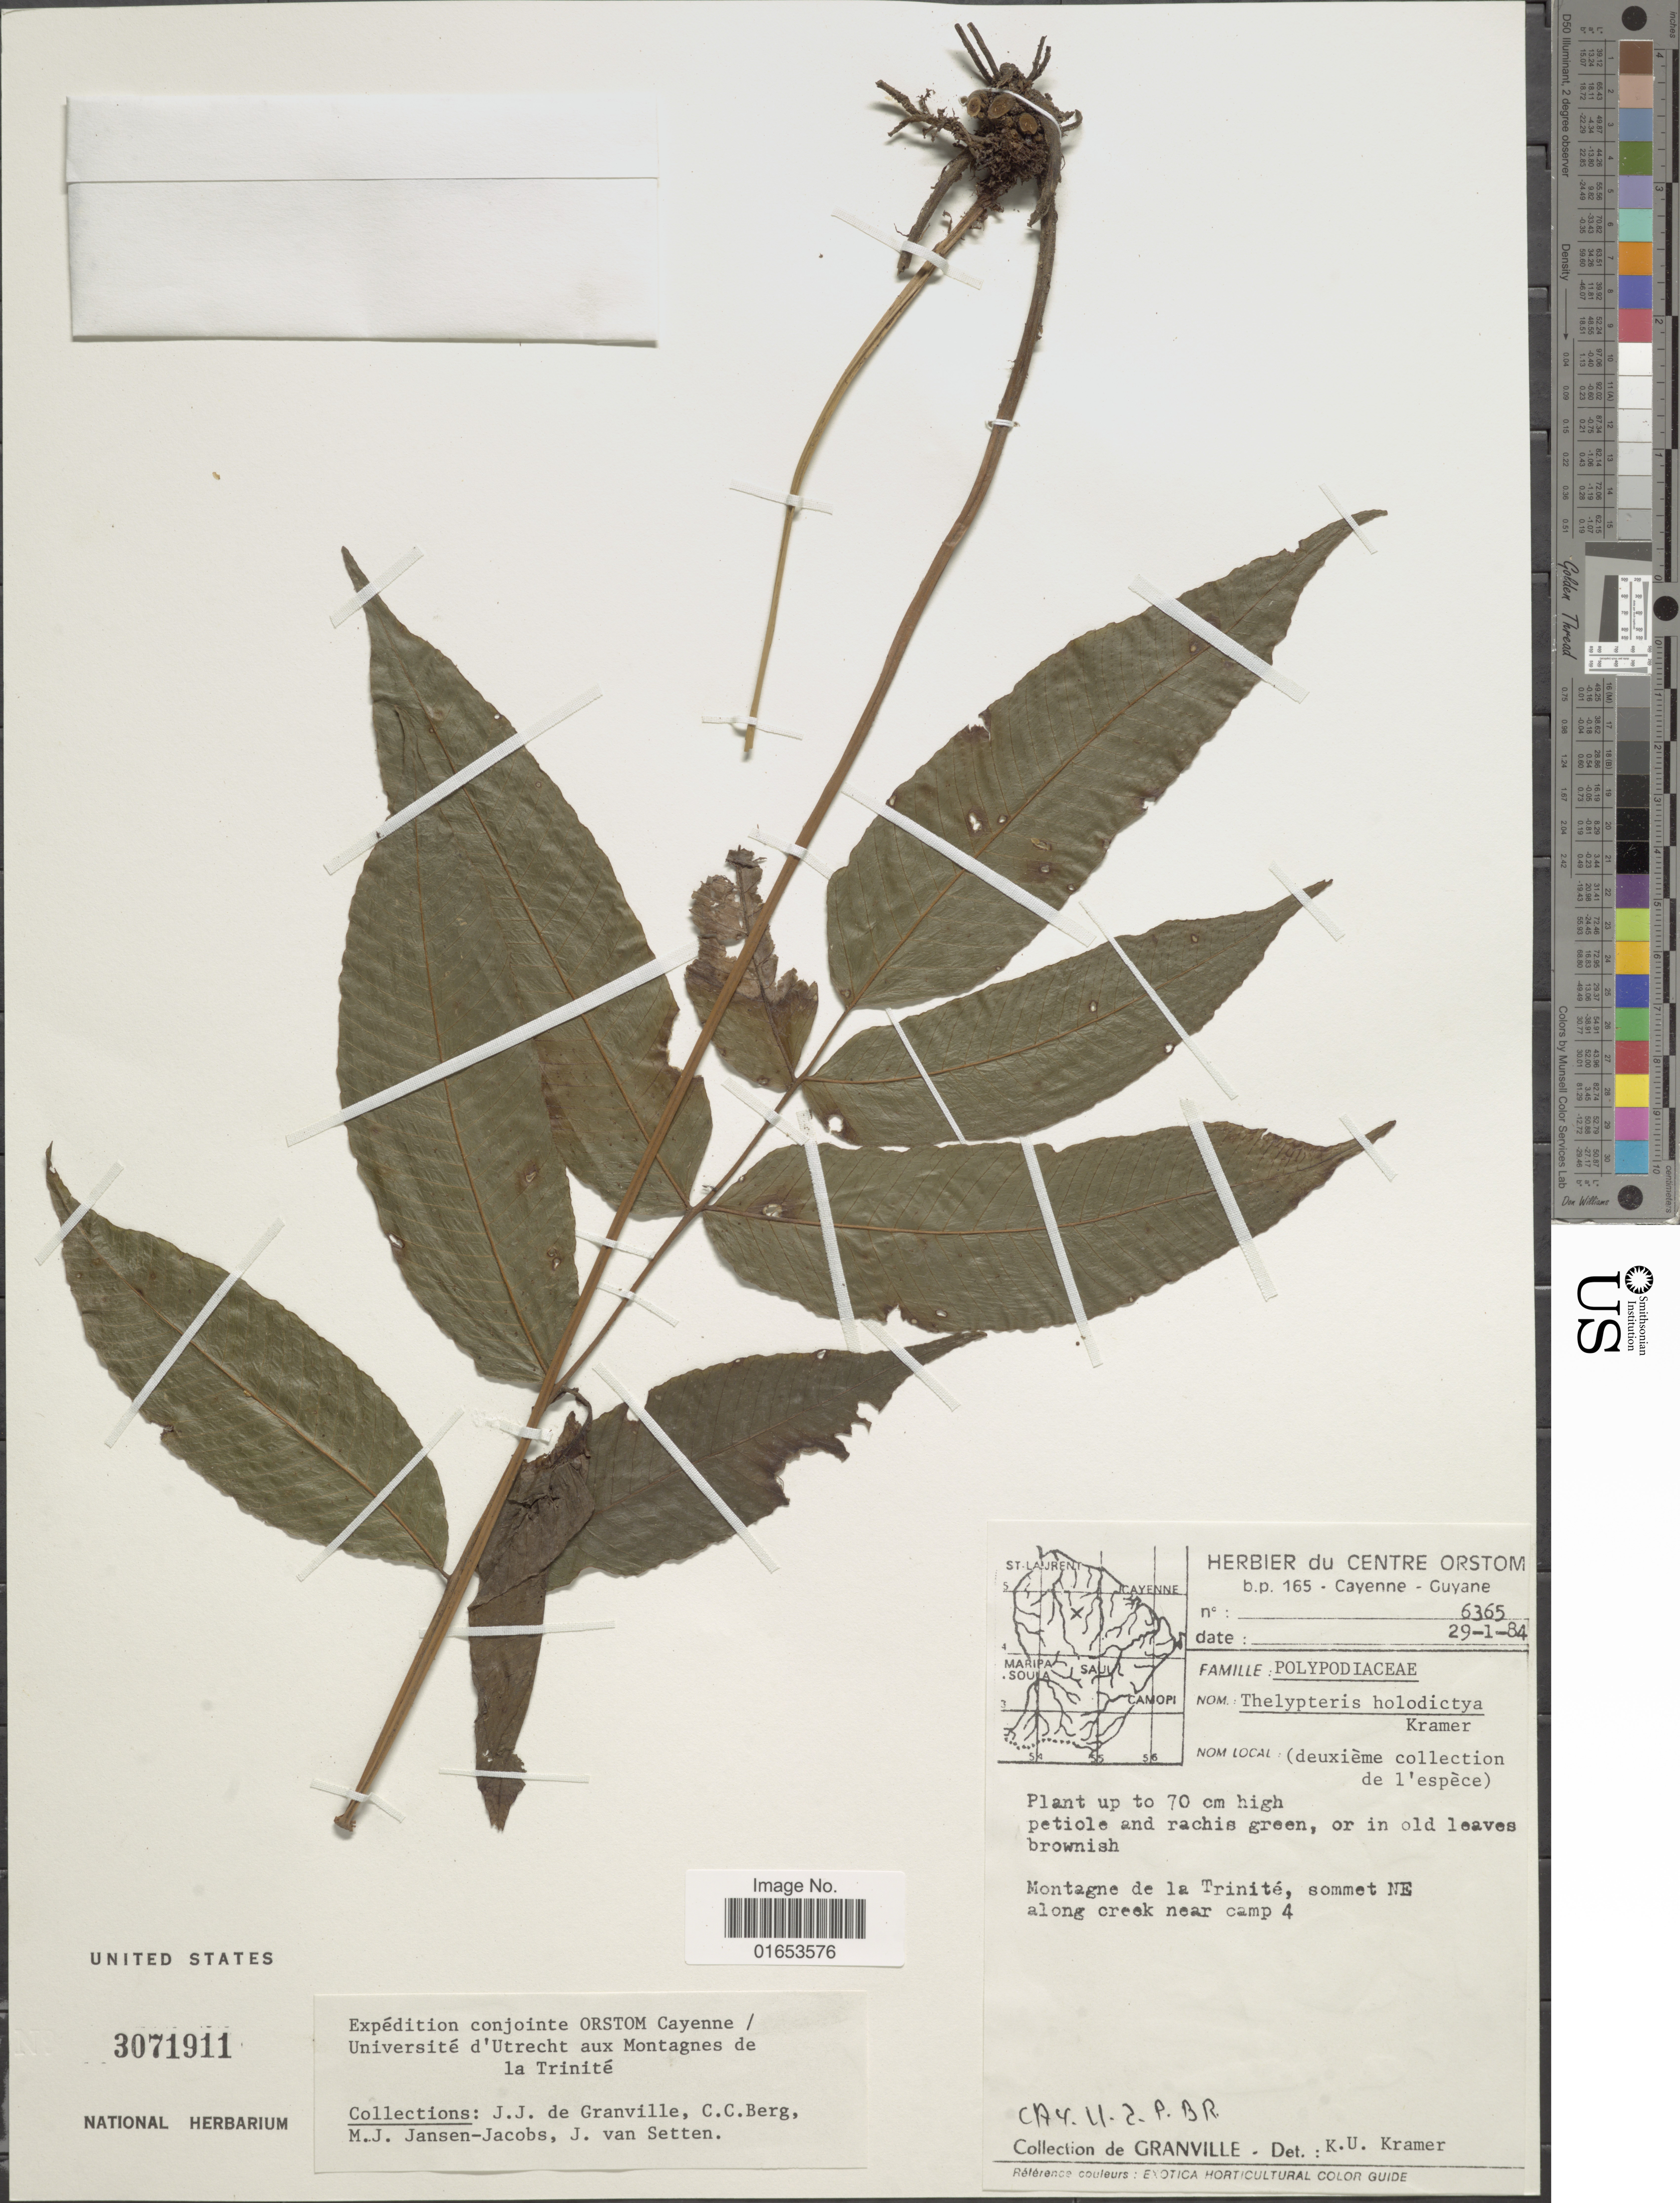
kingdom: Plantae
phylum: Tracheophyta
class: Polypodiopsida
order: Polypodiales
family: Thelypteridaceae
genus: Meniscium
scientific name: Meniscium holodictyum comb. nov., ined. 2015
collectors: J.-J. de Granville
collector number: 6365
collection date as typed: Transcribed d/m/y: 29/1/84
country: French Guiana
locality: Montagne de la Trinité, sommet NE along creek near camp 4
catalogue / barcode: US 3071911